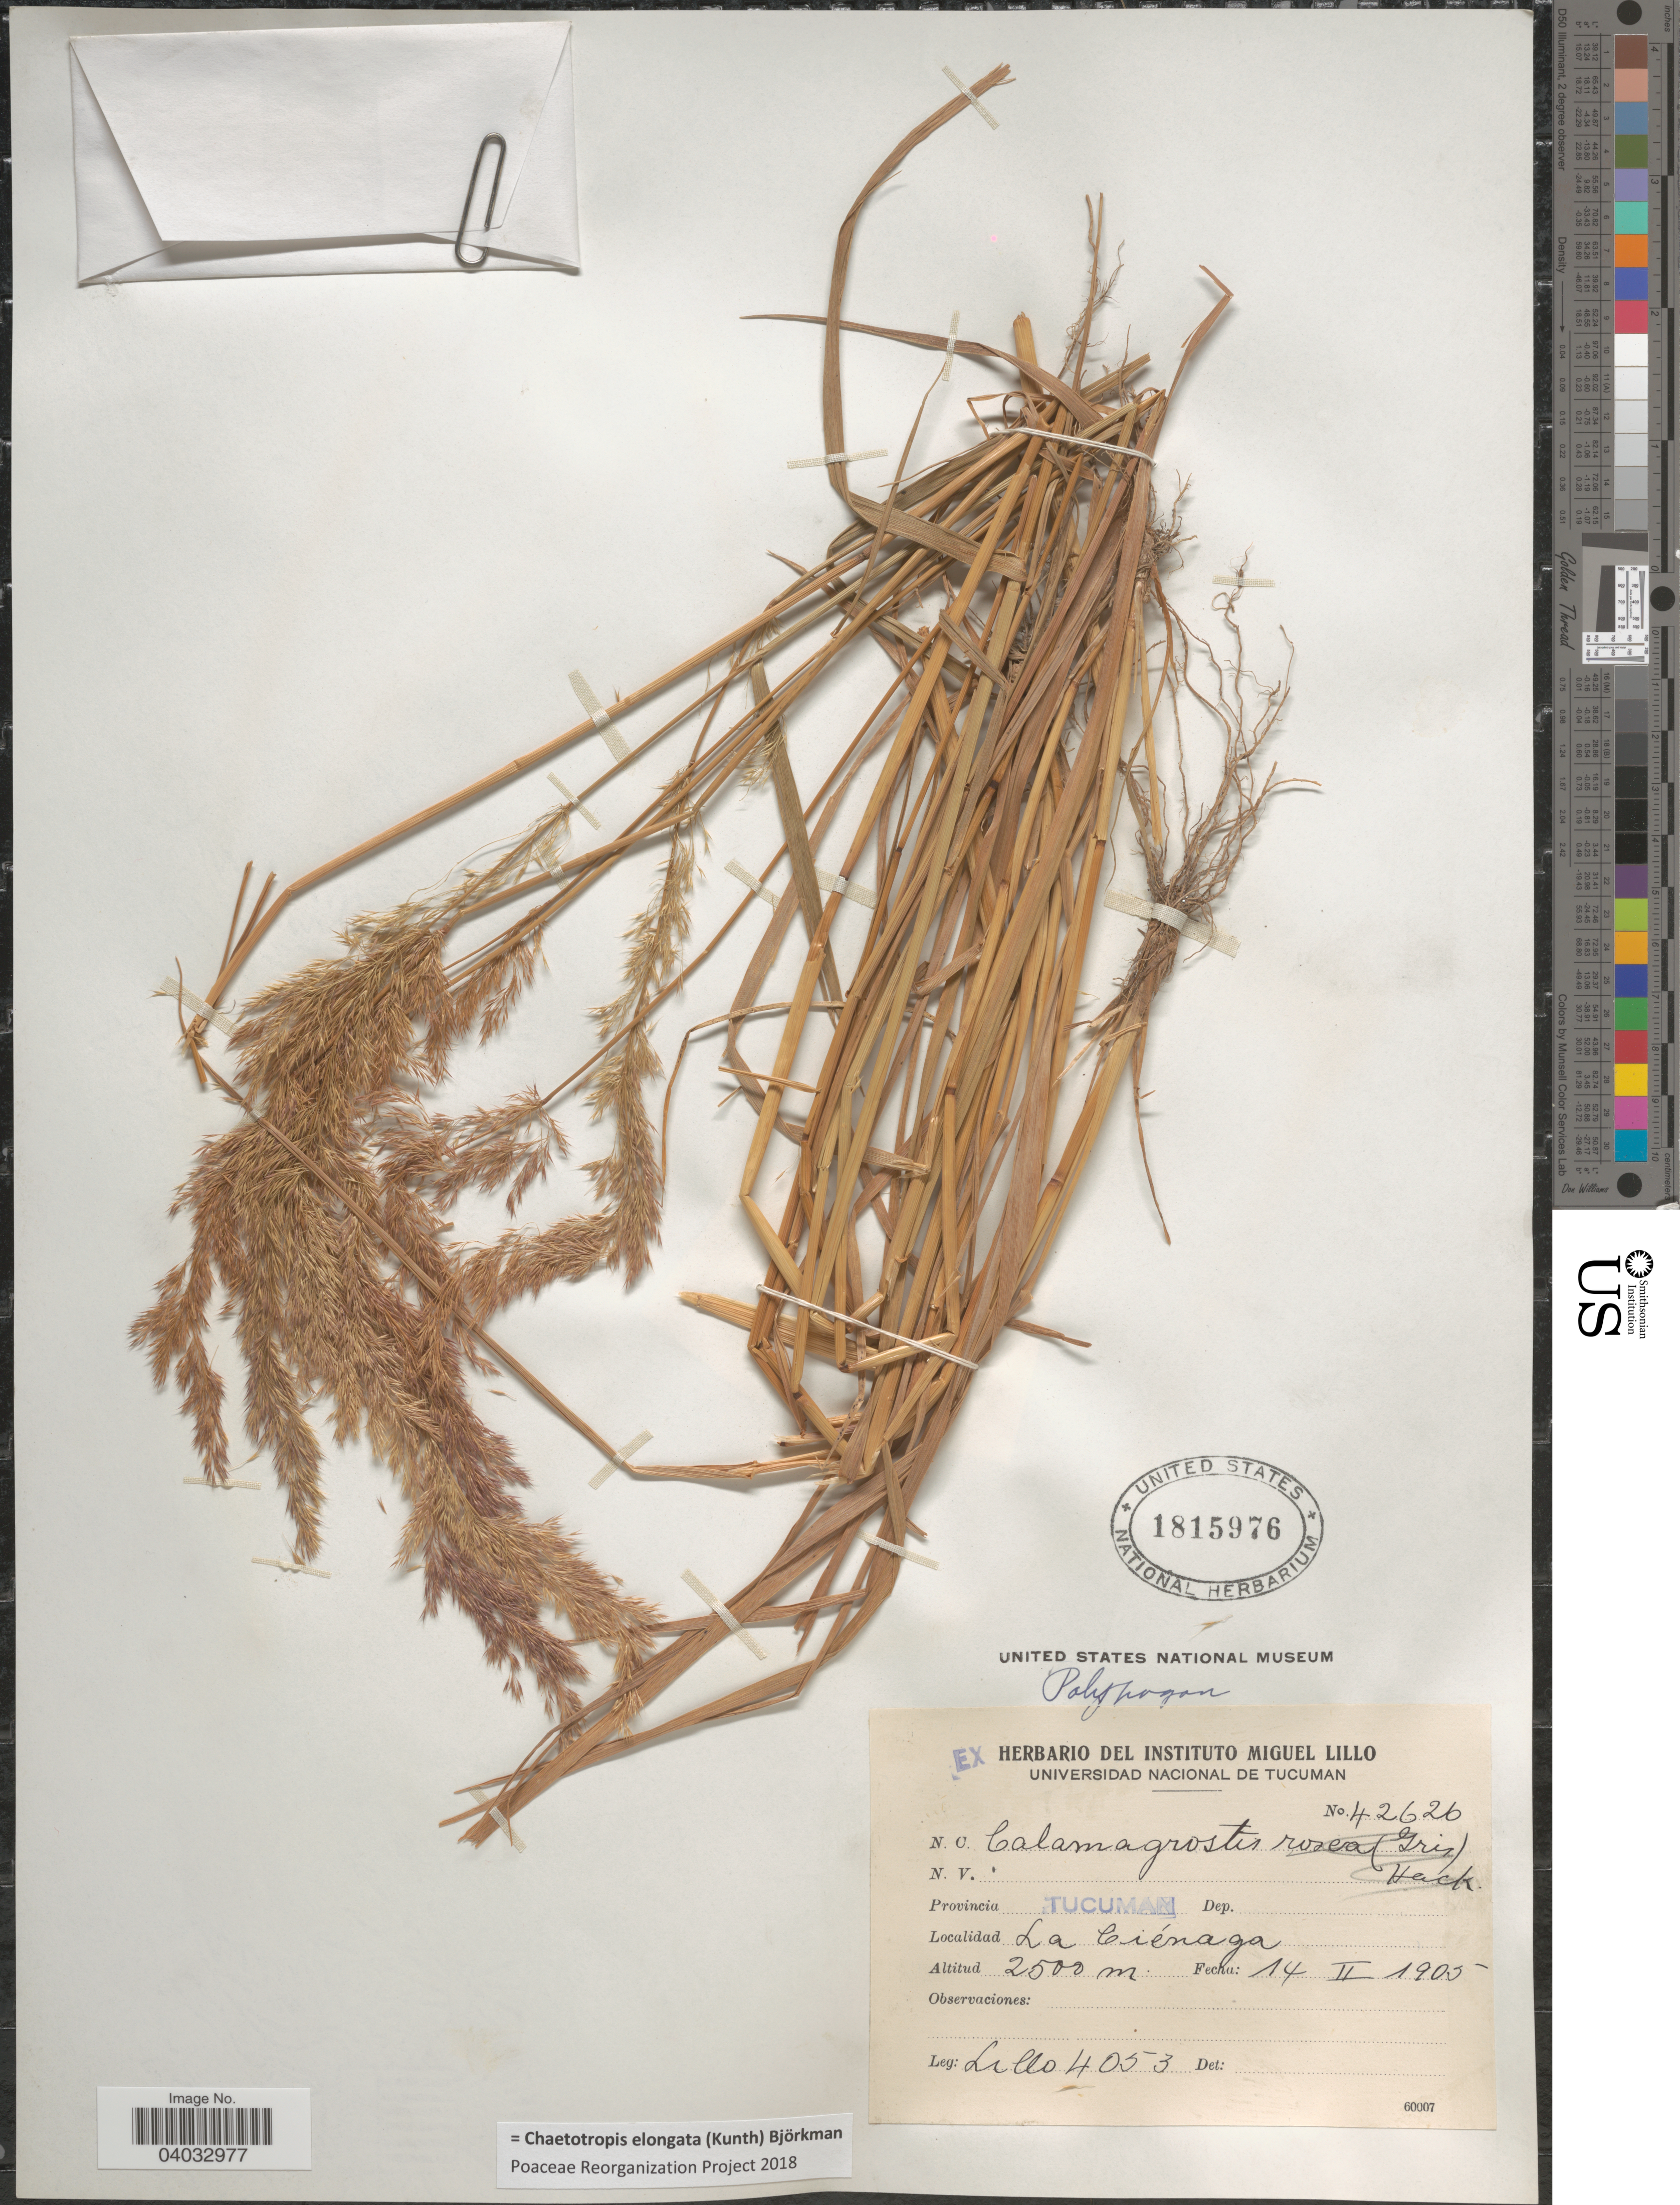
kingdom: Plantae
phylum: Tracheophyta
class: Liliopsida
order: Poales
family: Poaceae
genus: Chaetotropis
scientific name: Chaetotropis elongata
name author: (Kunth) Björkman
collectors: M. Lillo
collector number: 4053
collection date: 1905-02-14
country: Argentina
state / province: Tucuman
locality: La Ciénaga.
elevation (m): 2500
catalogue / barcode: US 1815976